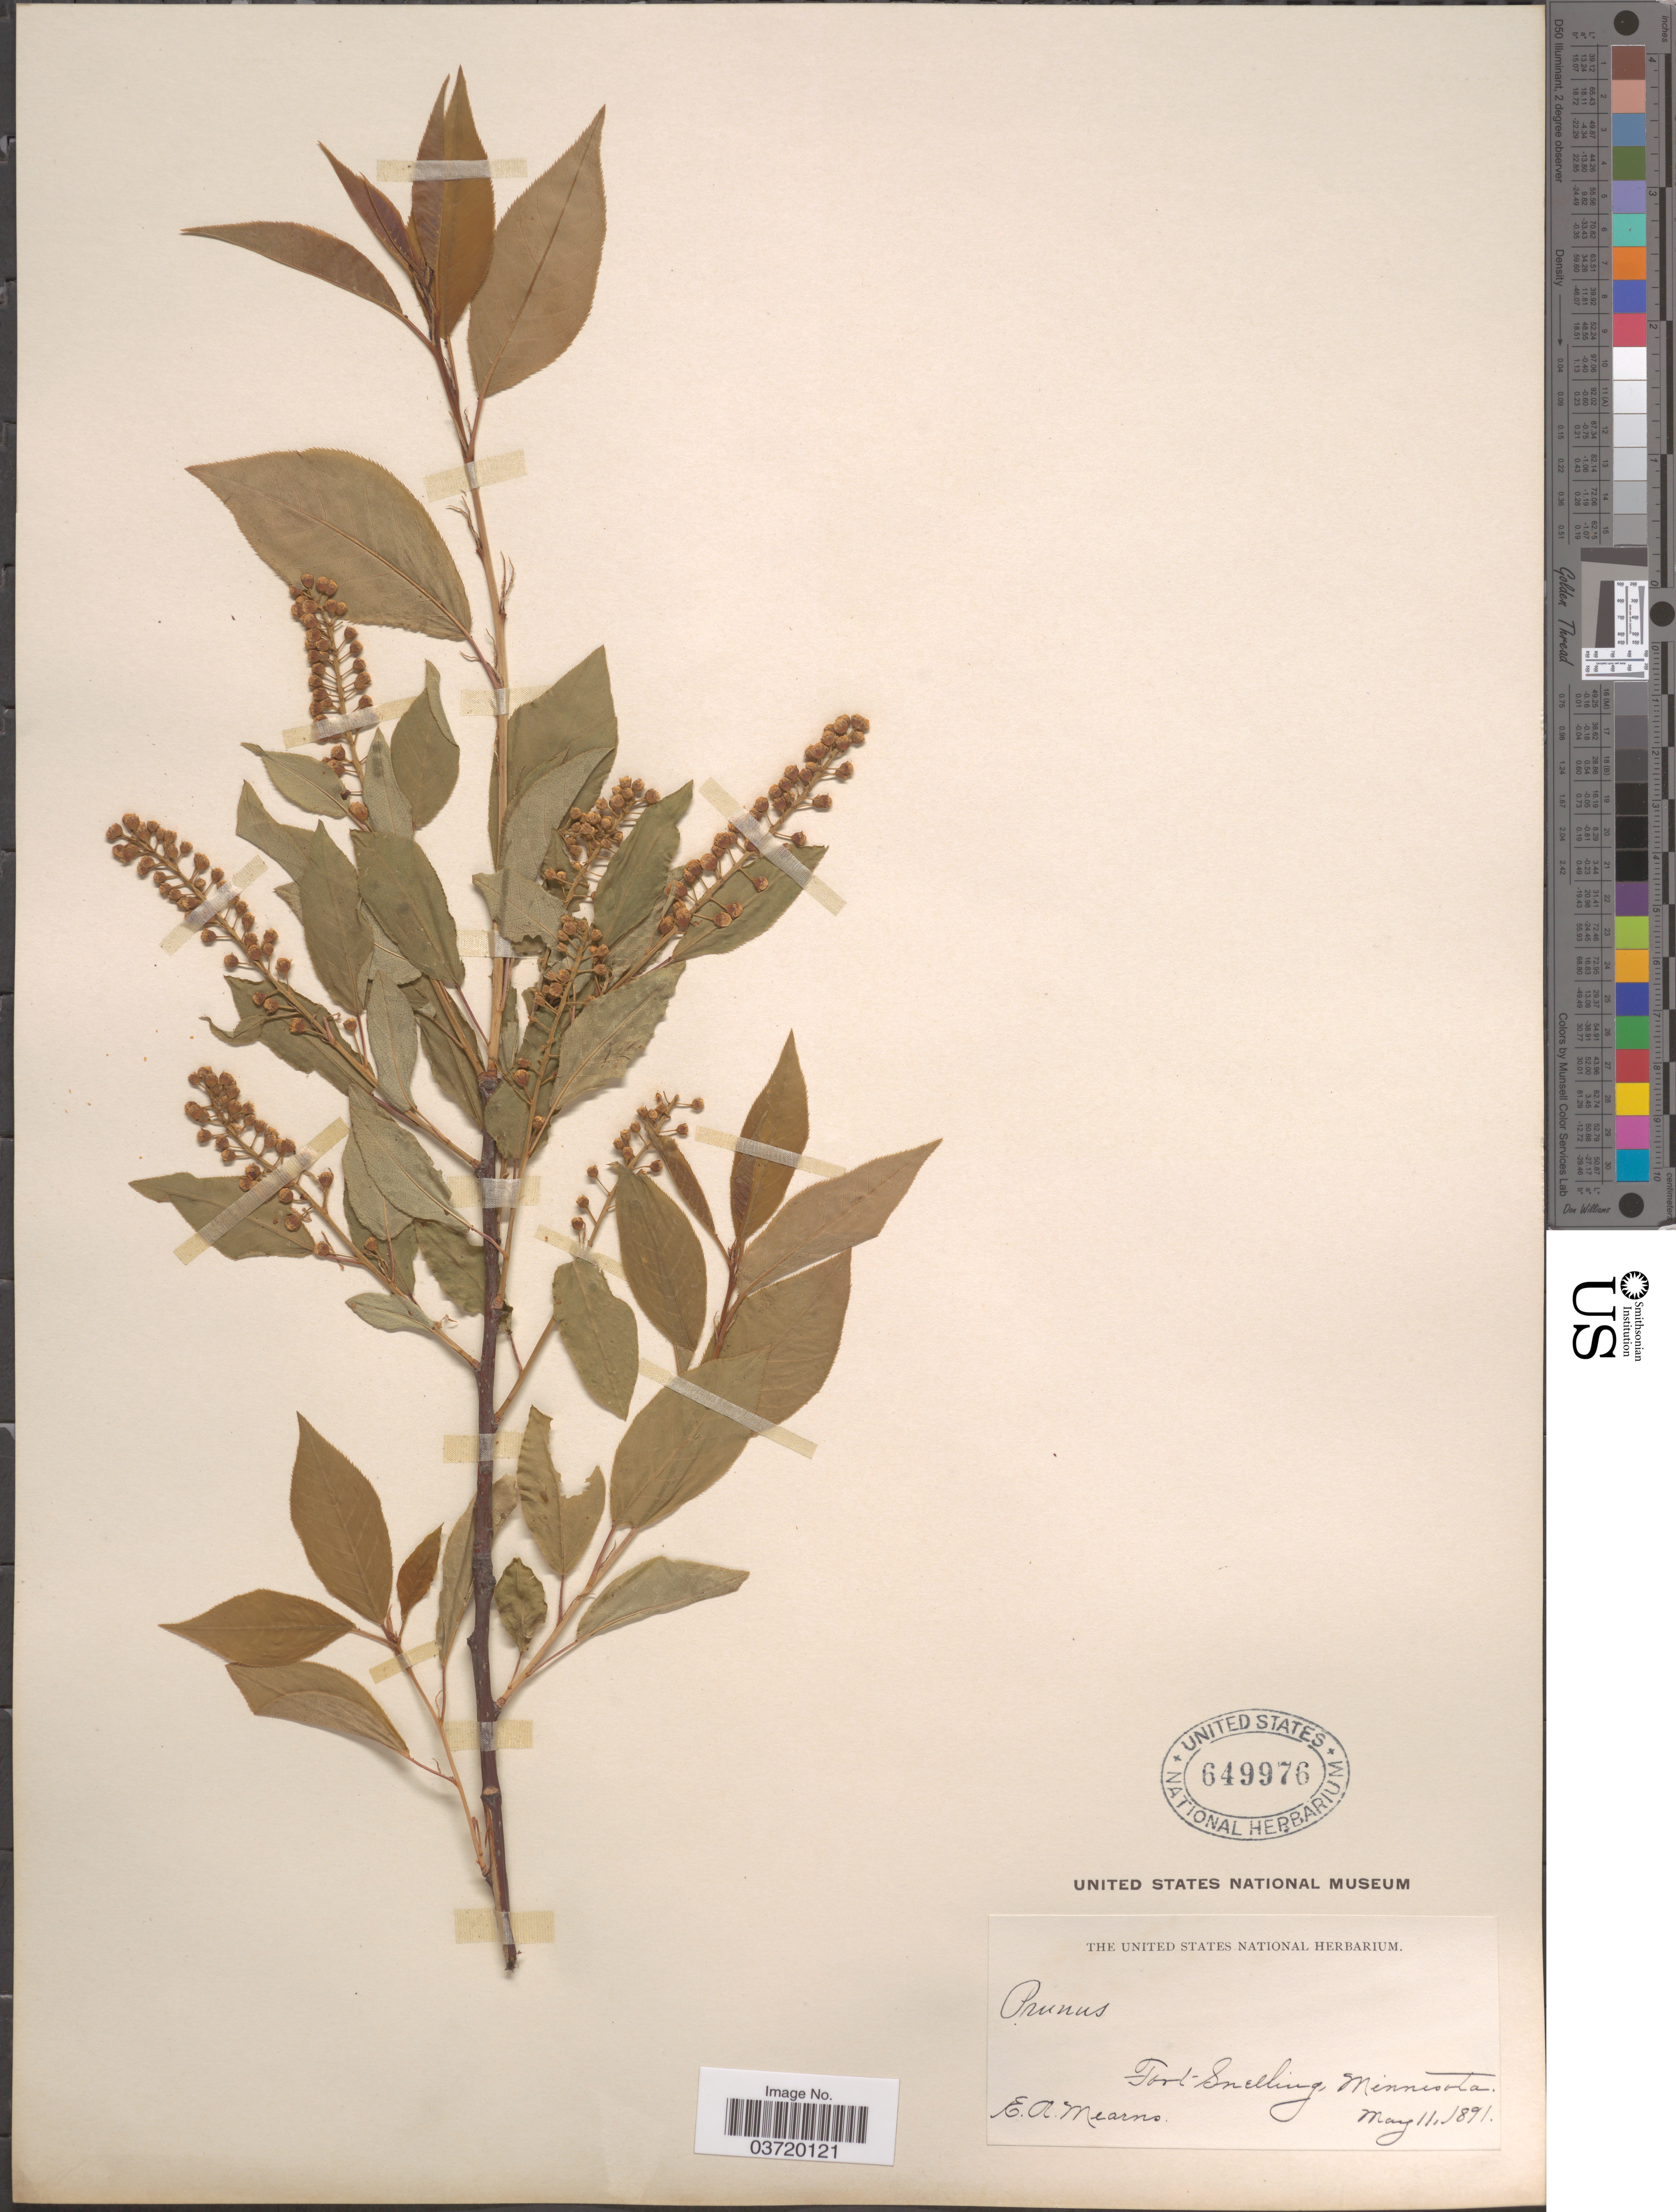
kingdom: Plantae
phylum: Tracheophyta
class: Magnoliopsida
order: Rosales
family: Rosaceae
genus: Prunus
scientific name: Prunus sp.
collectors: E. A. Mearns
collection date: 1891-05-11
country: United States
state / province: Minnesota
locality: Fort Snelling.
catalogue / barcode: US 649976